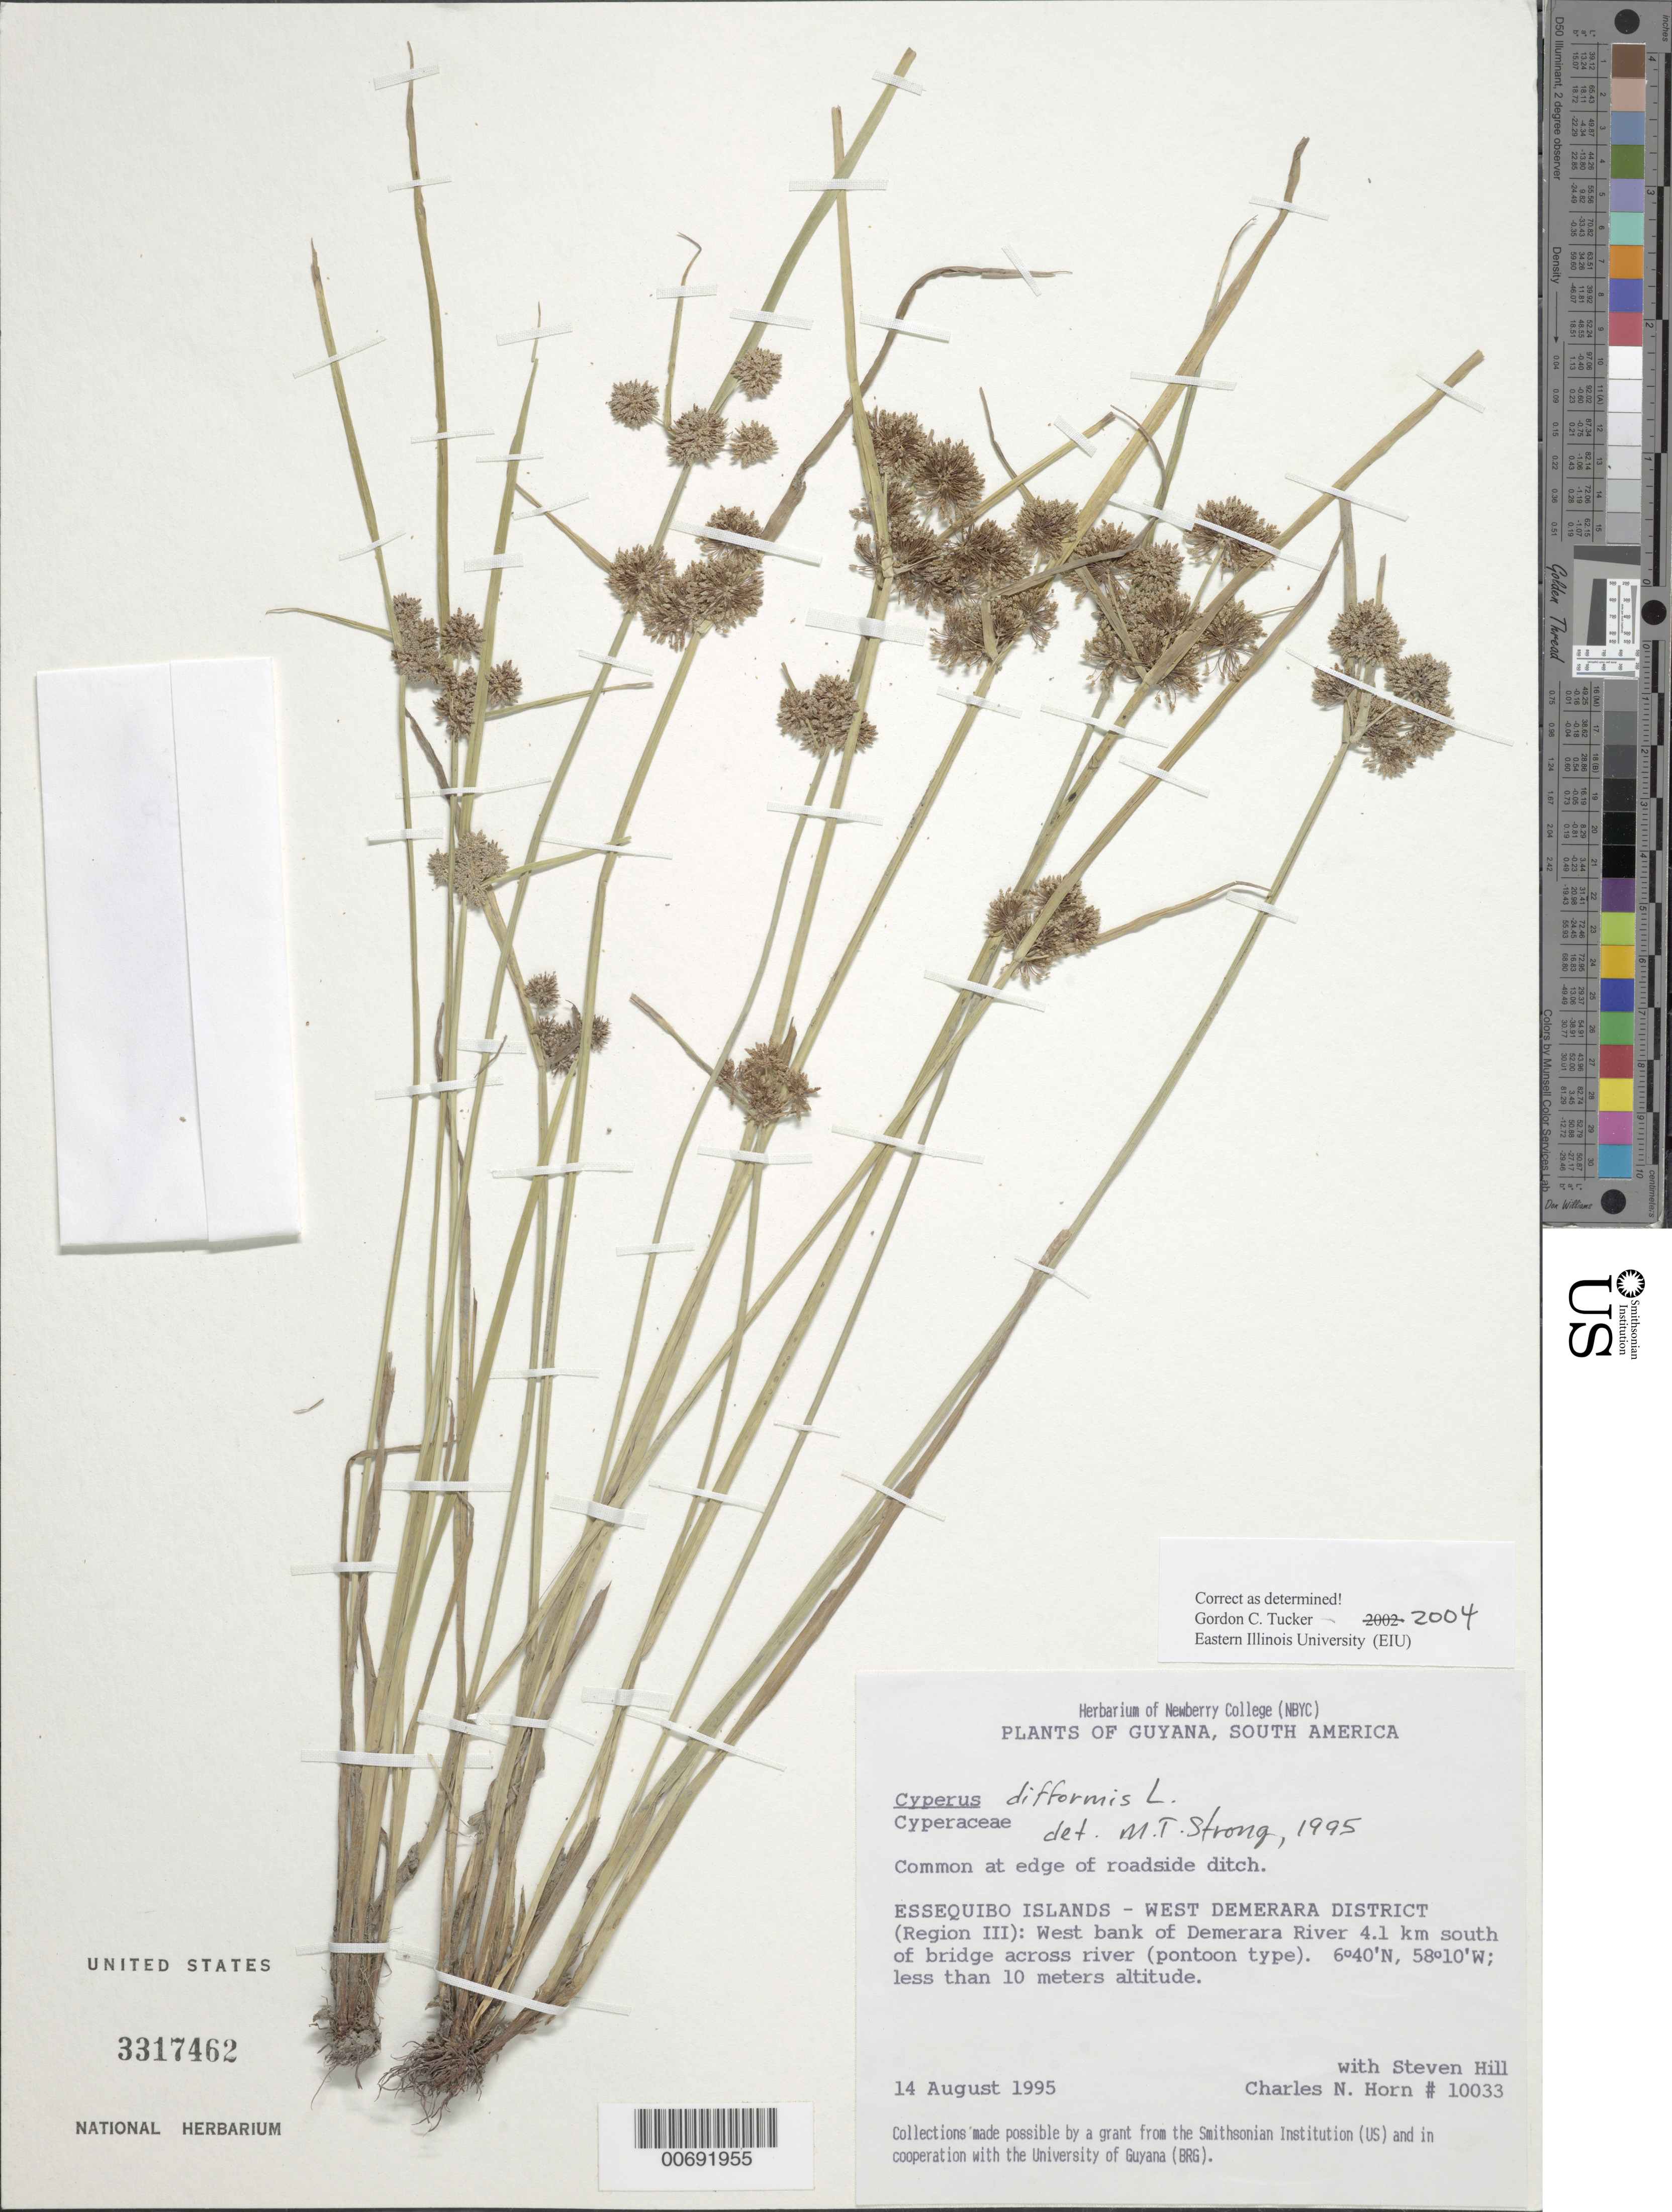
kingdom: Plantae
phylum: Tracheophyta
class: Liliopsida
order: Poales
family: Cyperaceae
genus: Cyperus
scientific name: Cyperus difformis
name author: L.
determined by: Tucker, G. C.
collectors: C. N. Horn & S. Hill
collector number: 10033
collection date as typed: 14-Aug-95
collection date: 1995-08-14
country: Guyana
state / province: Essequibo Isl-W. Demerara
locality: Demerara R., W bank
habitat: Edge of roadside ditch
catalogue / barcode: US 3317462